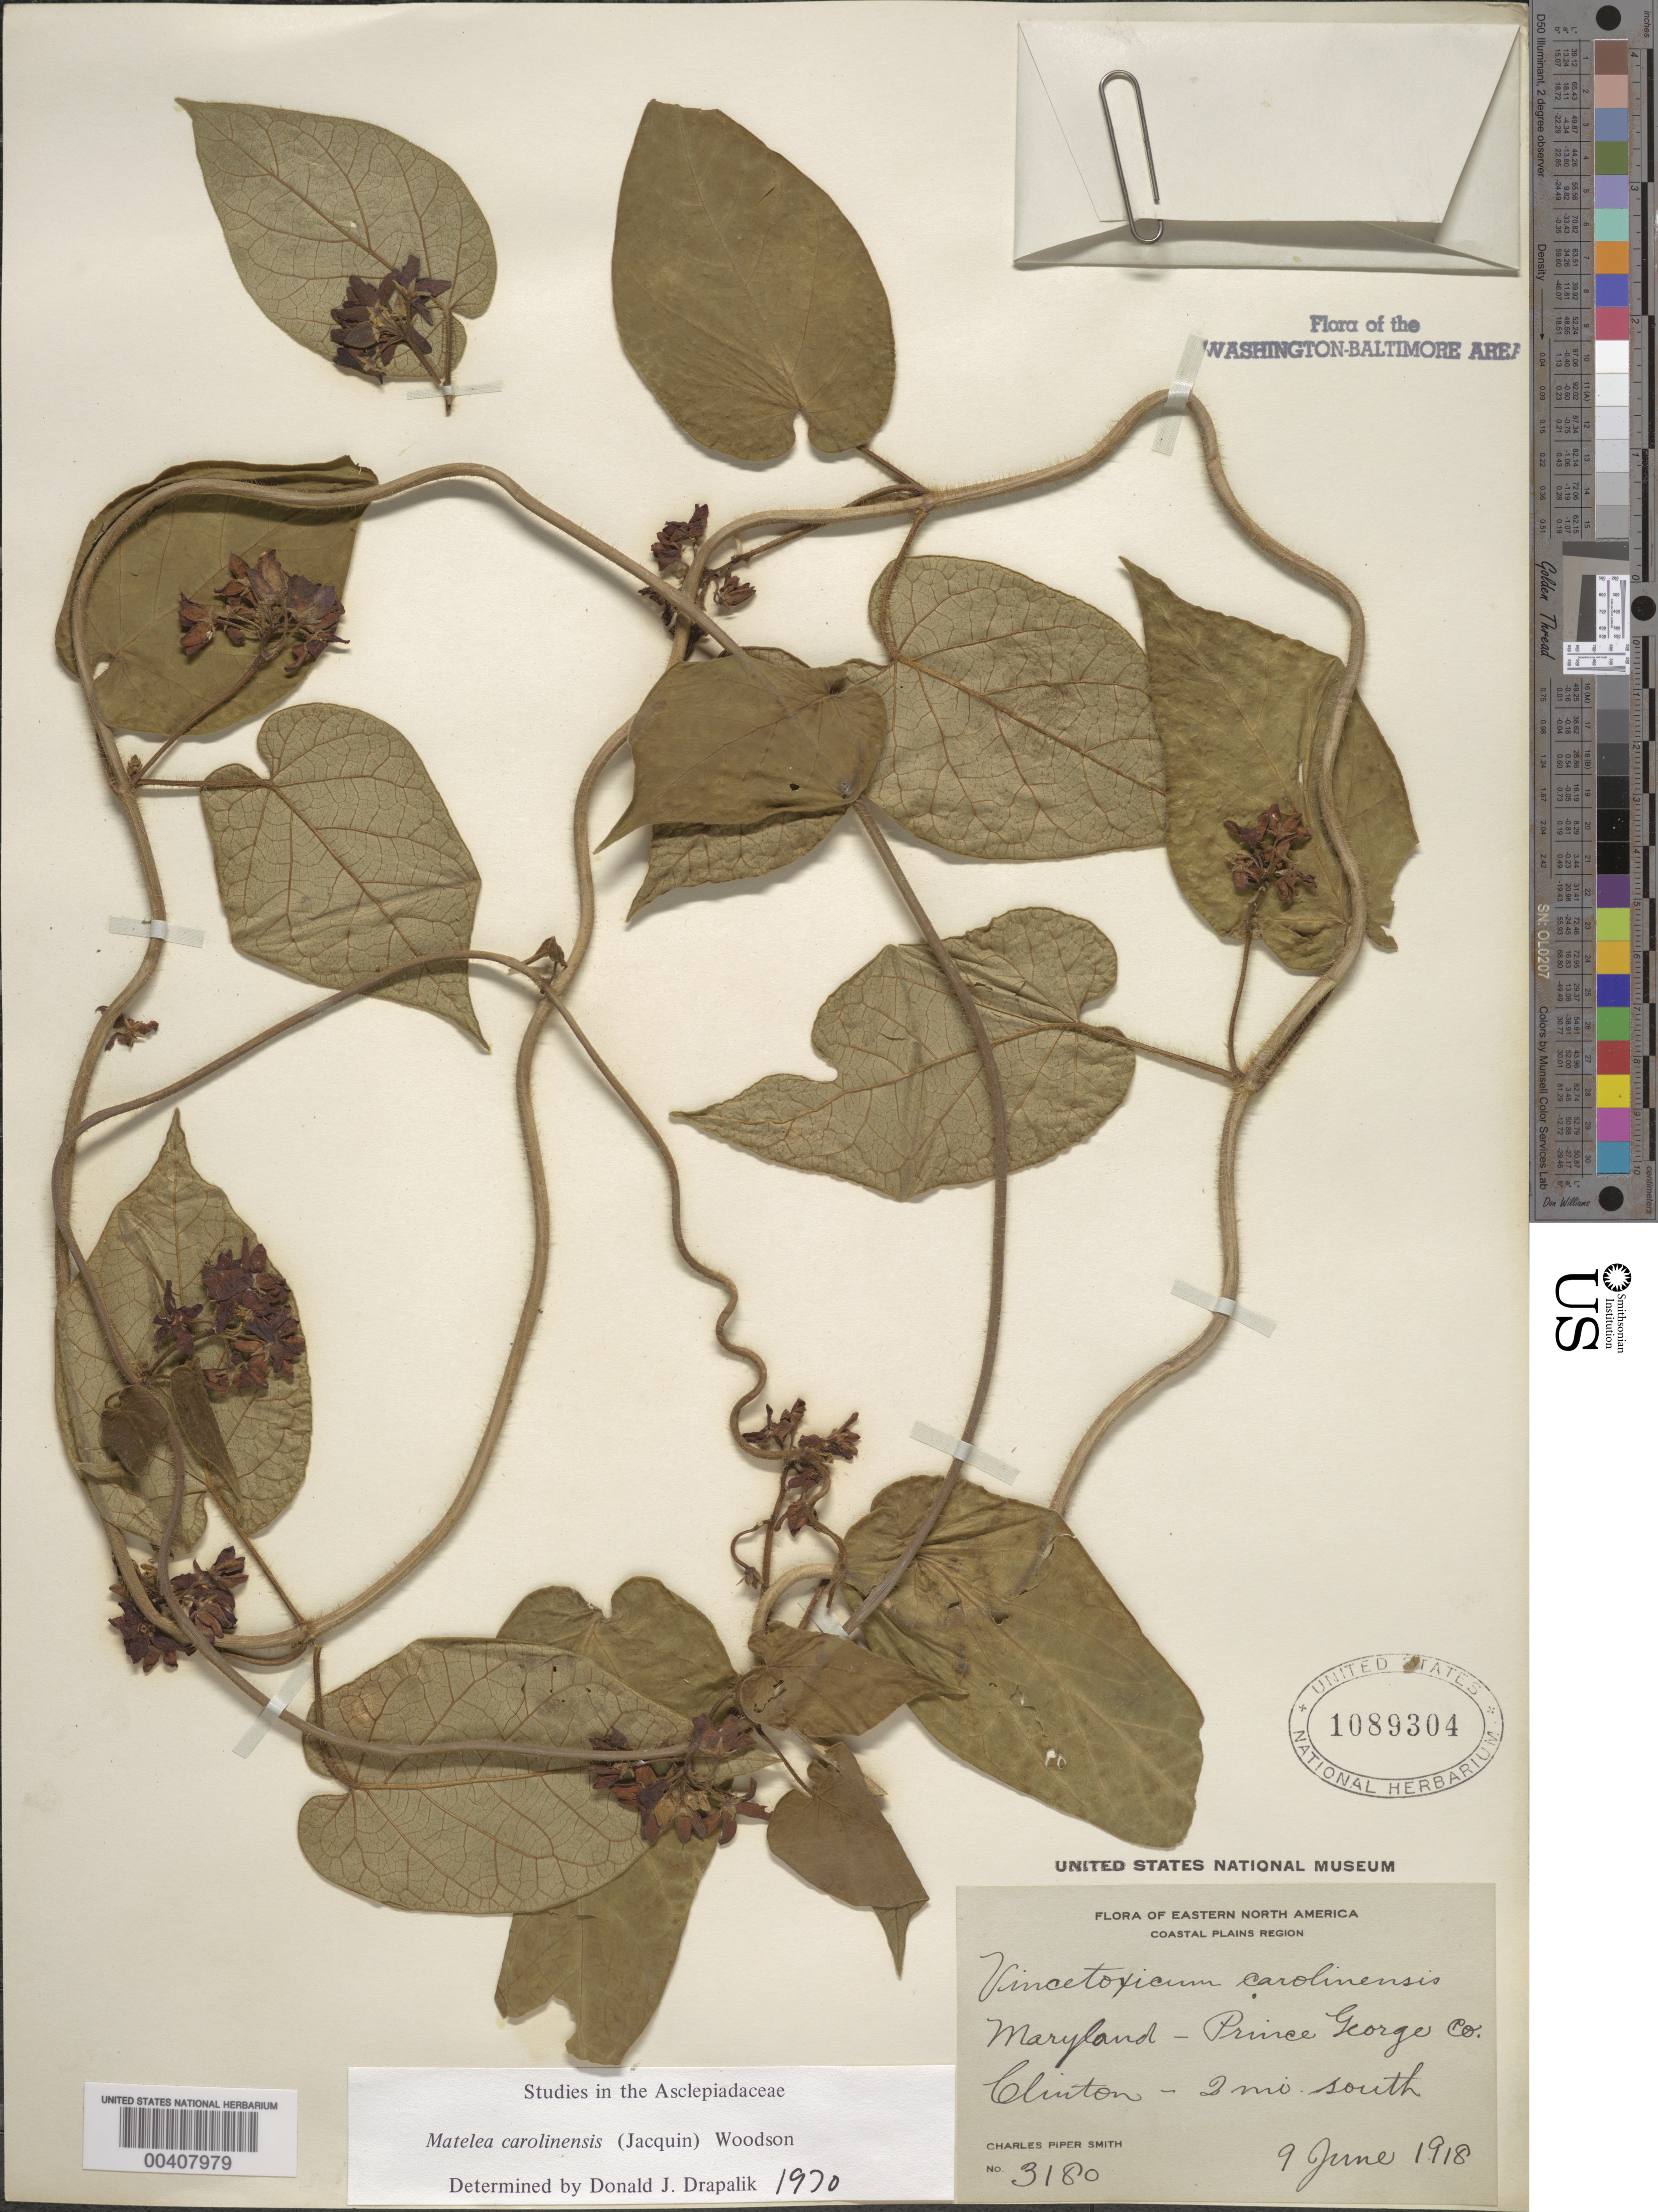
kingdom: Plantae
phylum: Tracheophyta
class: Magnoliopsida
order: Gentianales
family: Apocynaceae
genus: Matelea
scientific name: Matelea carolinensis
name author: (Jacq.) Woodson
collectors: C. P. Smith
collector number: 3180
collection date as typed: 09 Jun 1918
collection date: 1918-06-09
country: United States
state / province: Maryland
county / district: Prince George's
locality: South of Clinton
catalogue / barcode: US 1089304